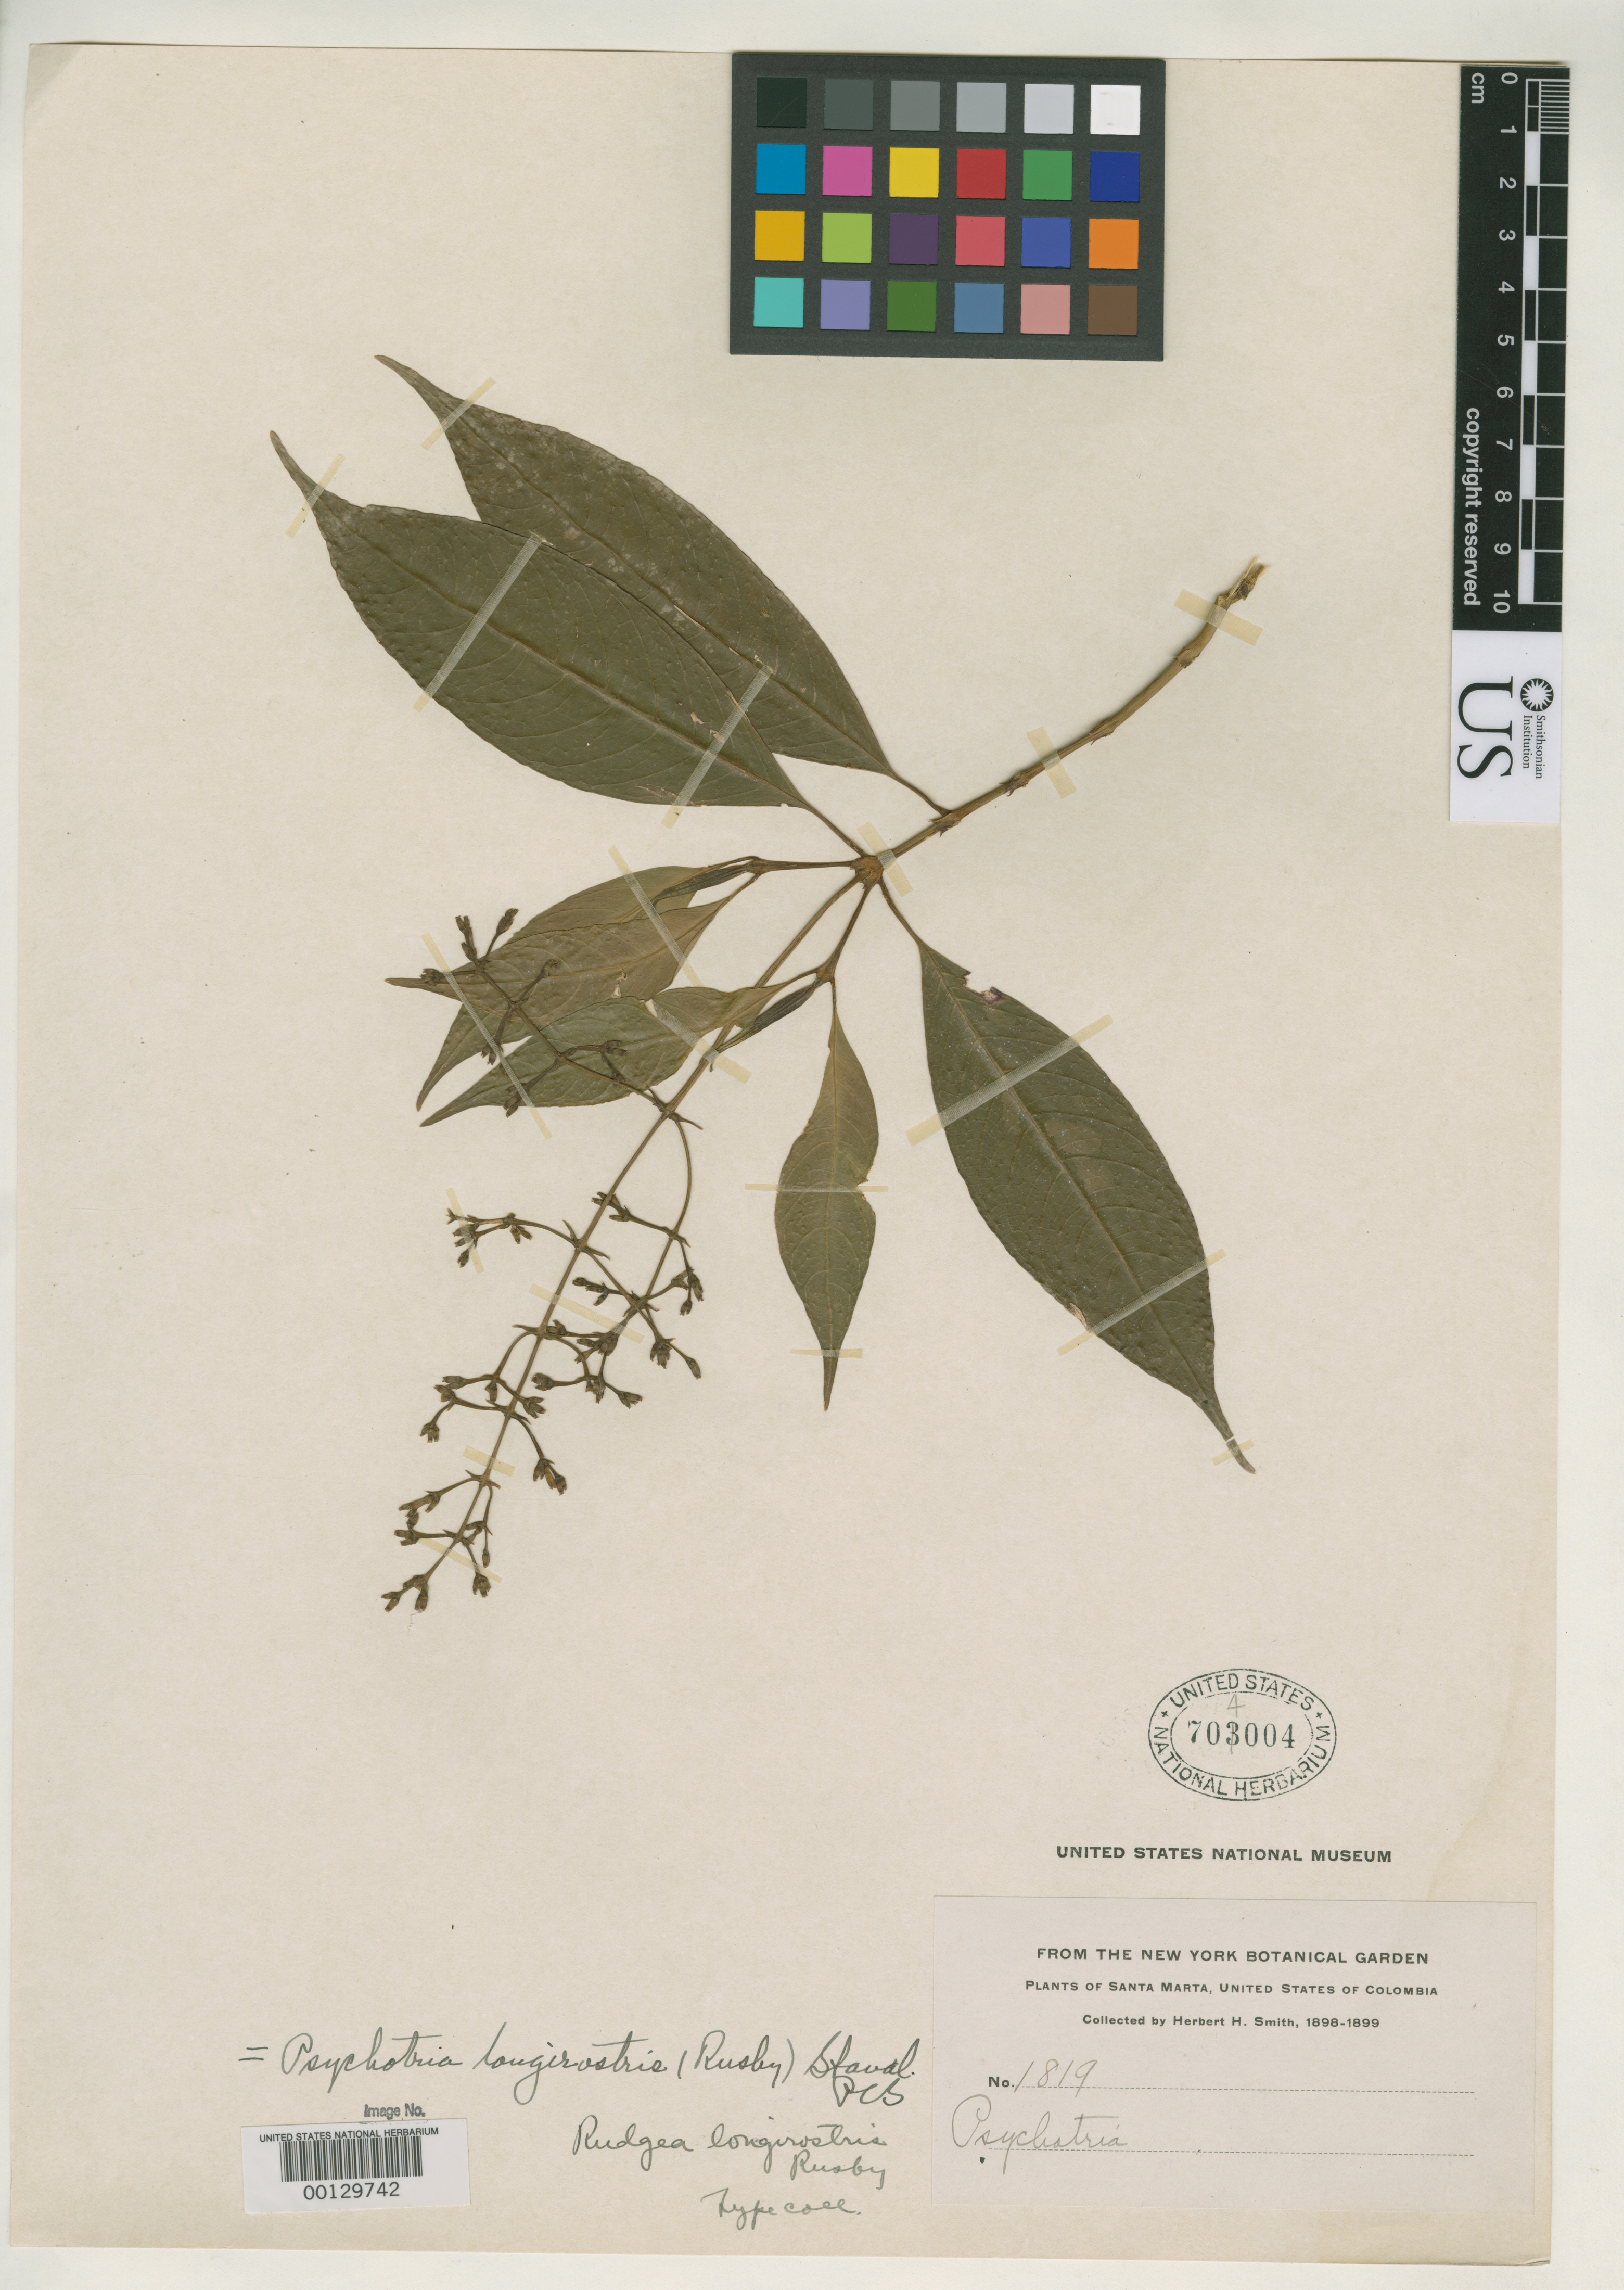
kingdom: Plantae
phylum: Tracheophyta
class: Magnoliopsida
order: Gentianales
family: Rubiaceae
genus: Rudgea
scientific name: Rudgea longirostris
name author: Rusby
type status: Isotype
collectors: Herbert H. Smith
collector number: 1819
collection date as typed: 10 Jan 1899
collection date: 1899-01-10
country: Colombia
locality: Sierra del Libano.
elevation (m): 1829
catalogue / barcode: US 704004